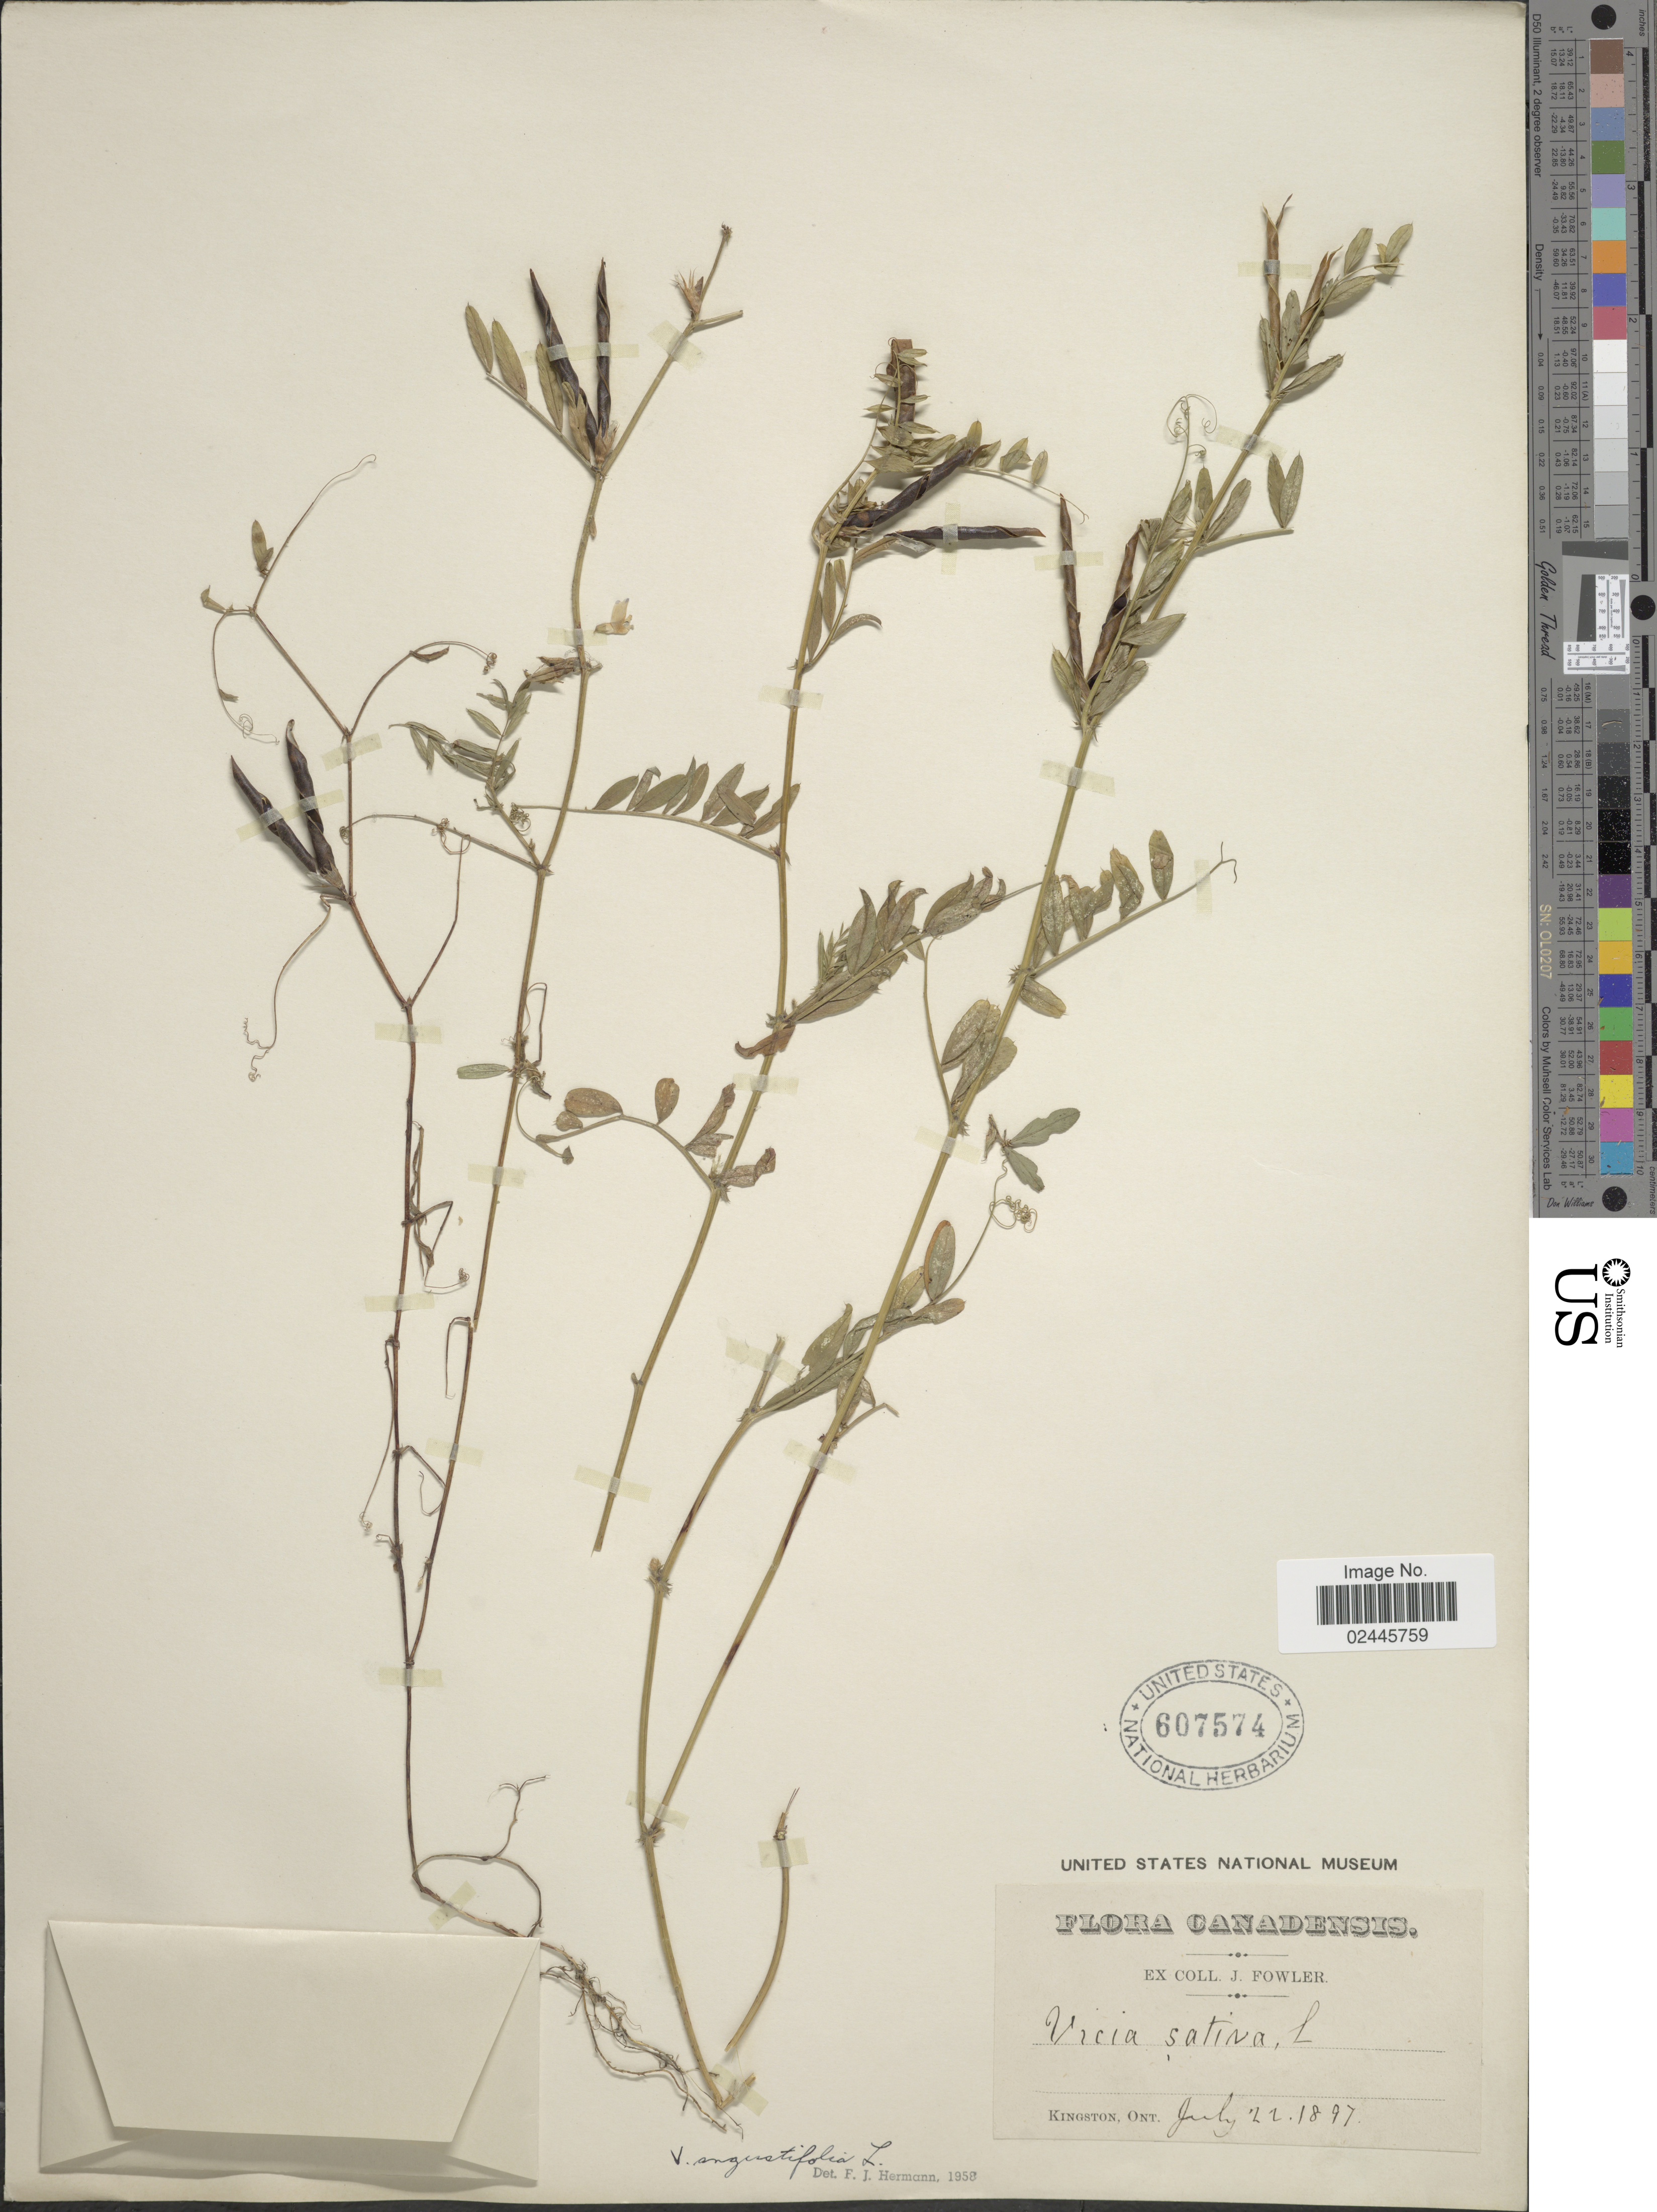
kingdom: Plantae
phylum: Tracheophyta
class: Magnoliopsida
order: Fabales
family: Fabaceae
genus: Vicia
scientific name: Vicia angustifolia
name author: L.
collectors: J. P. Fowler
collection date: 1897-07-22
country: Canada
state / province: Ontario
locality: Kingston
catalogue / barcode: US 607574